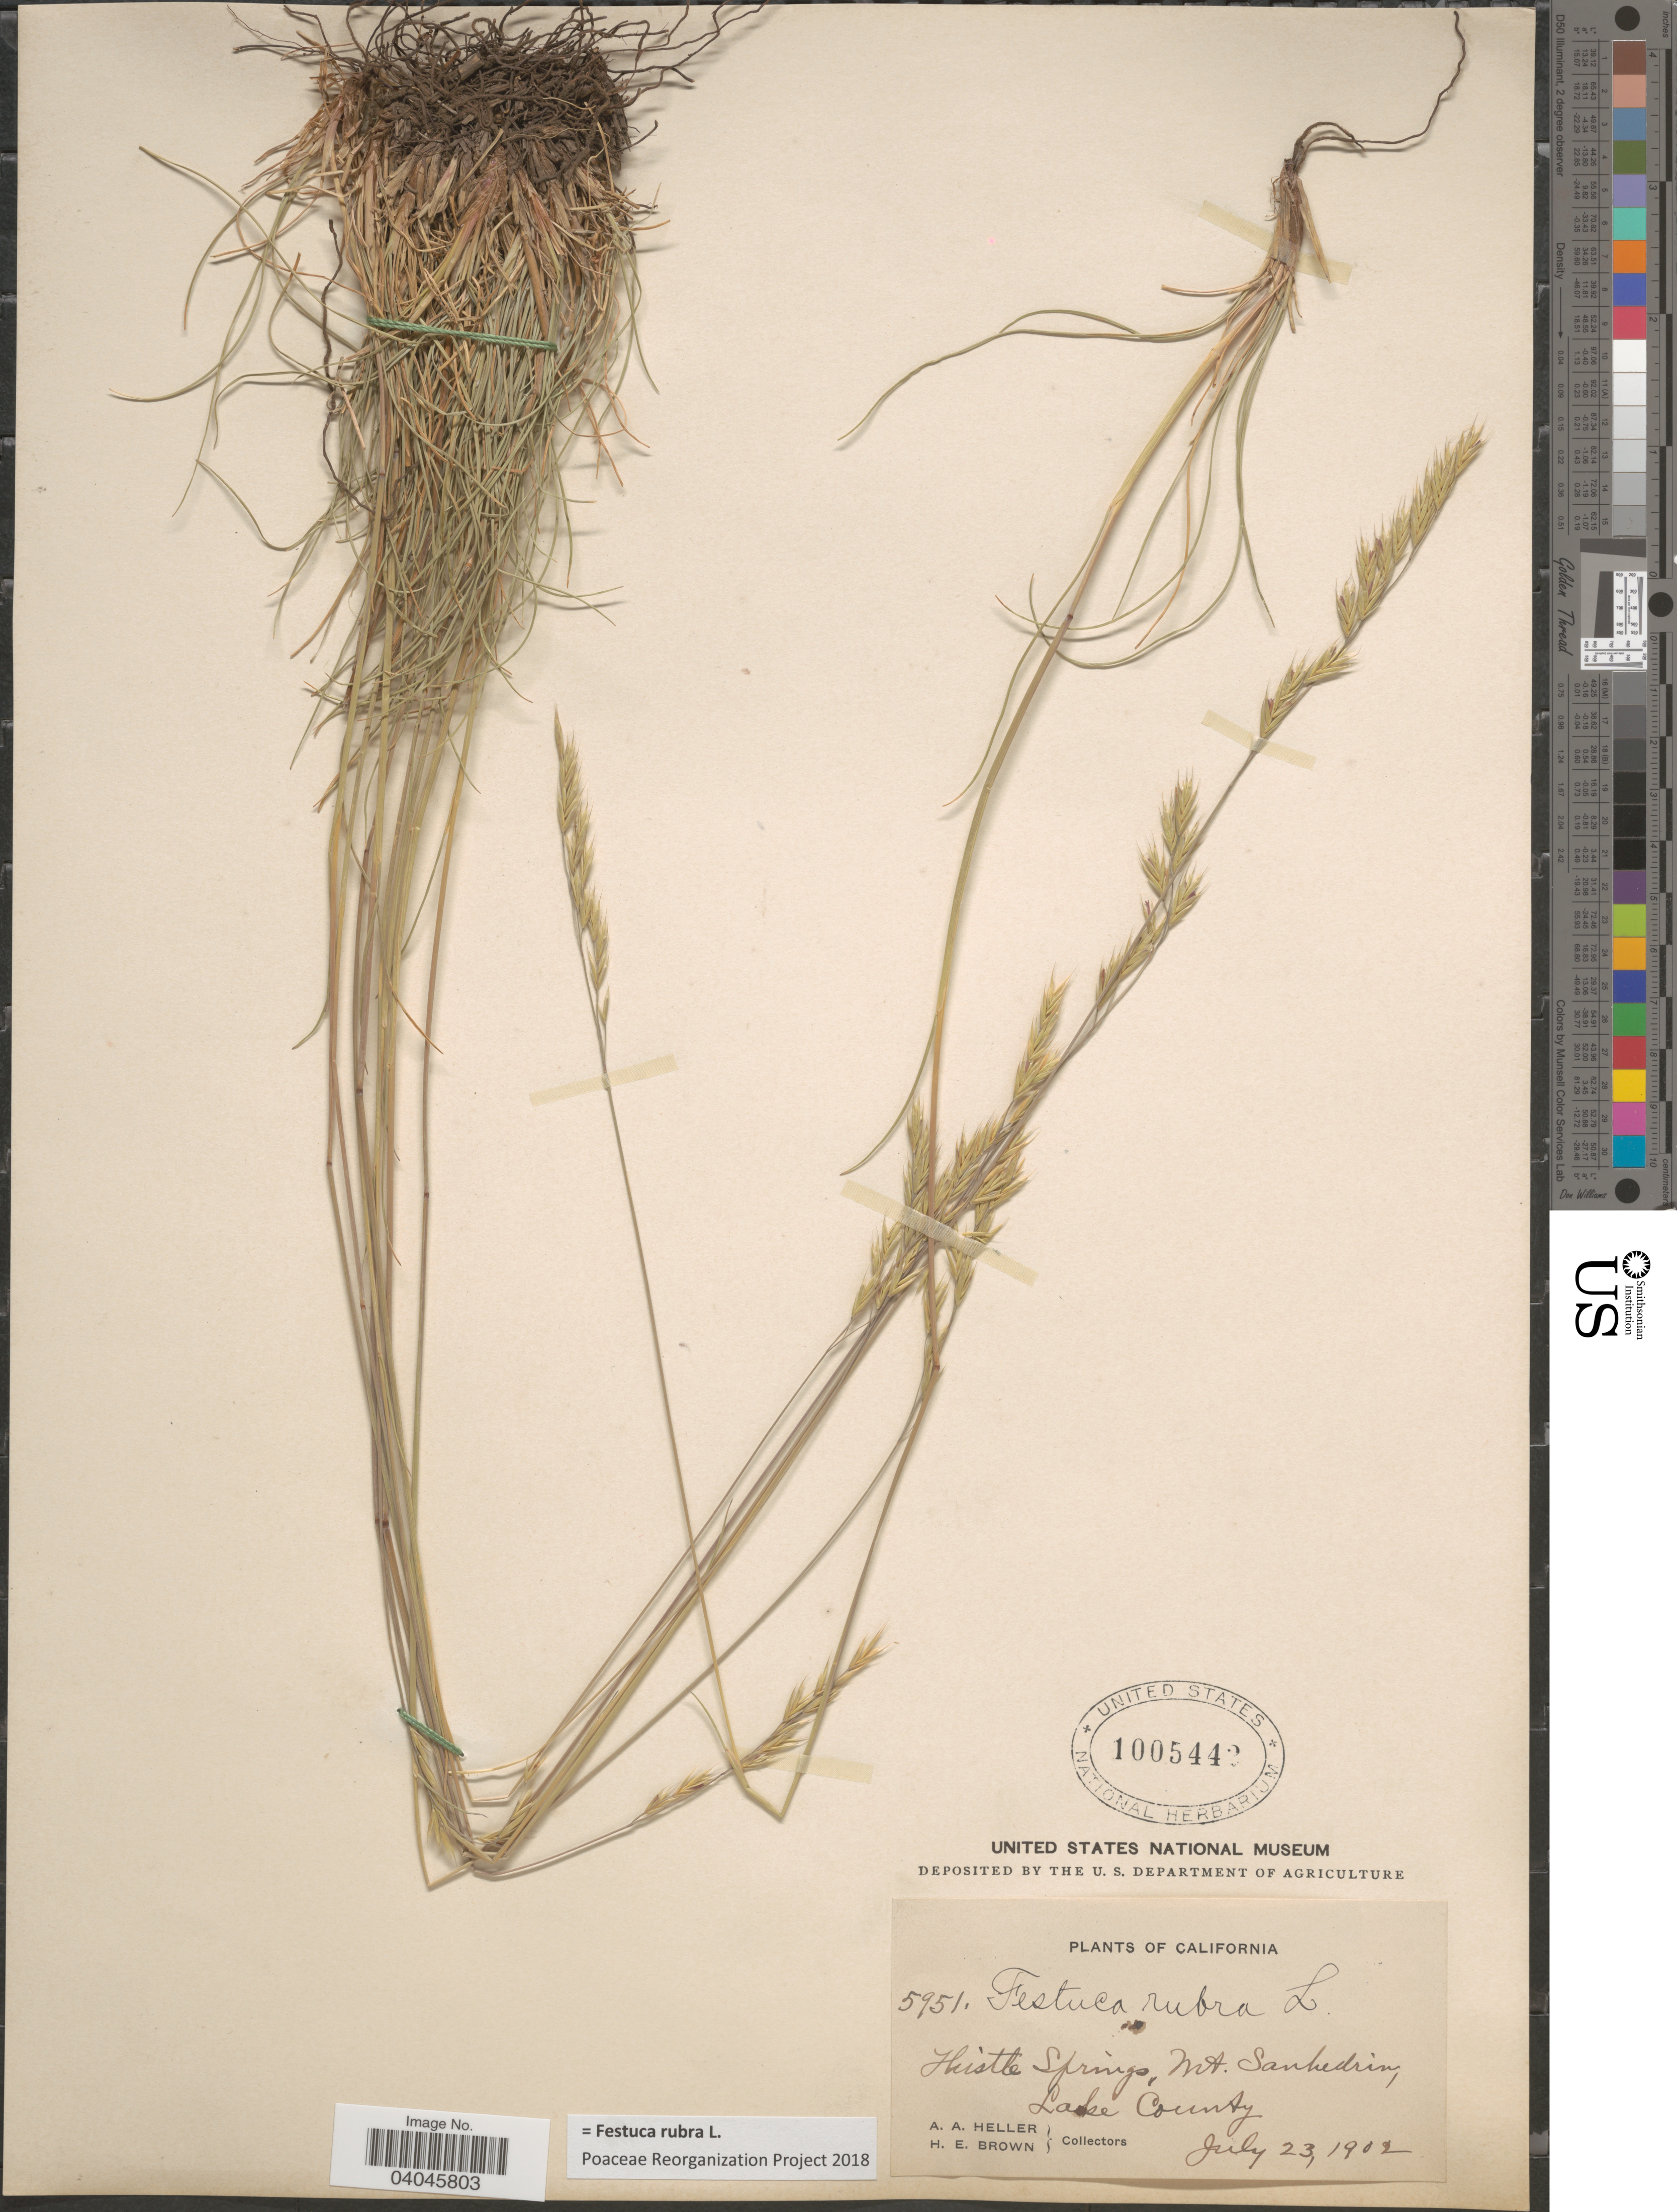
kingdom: Plantae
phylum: Tracheophyta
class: Liliopsida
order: Poales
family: Poaceae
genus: Festuca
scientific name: Festuca rubra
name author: L.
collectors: A. A. Heller & H. E. Brown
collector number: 5951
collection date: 1902-07-23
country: United States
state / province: California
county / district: Lake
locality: Thistle Springs. Mt. Sanhedrin. Lake County.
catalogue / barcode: US 1005442